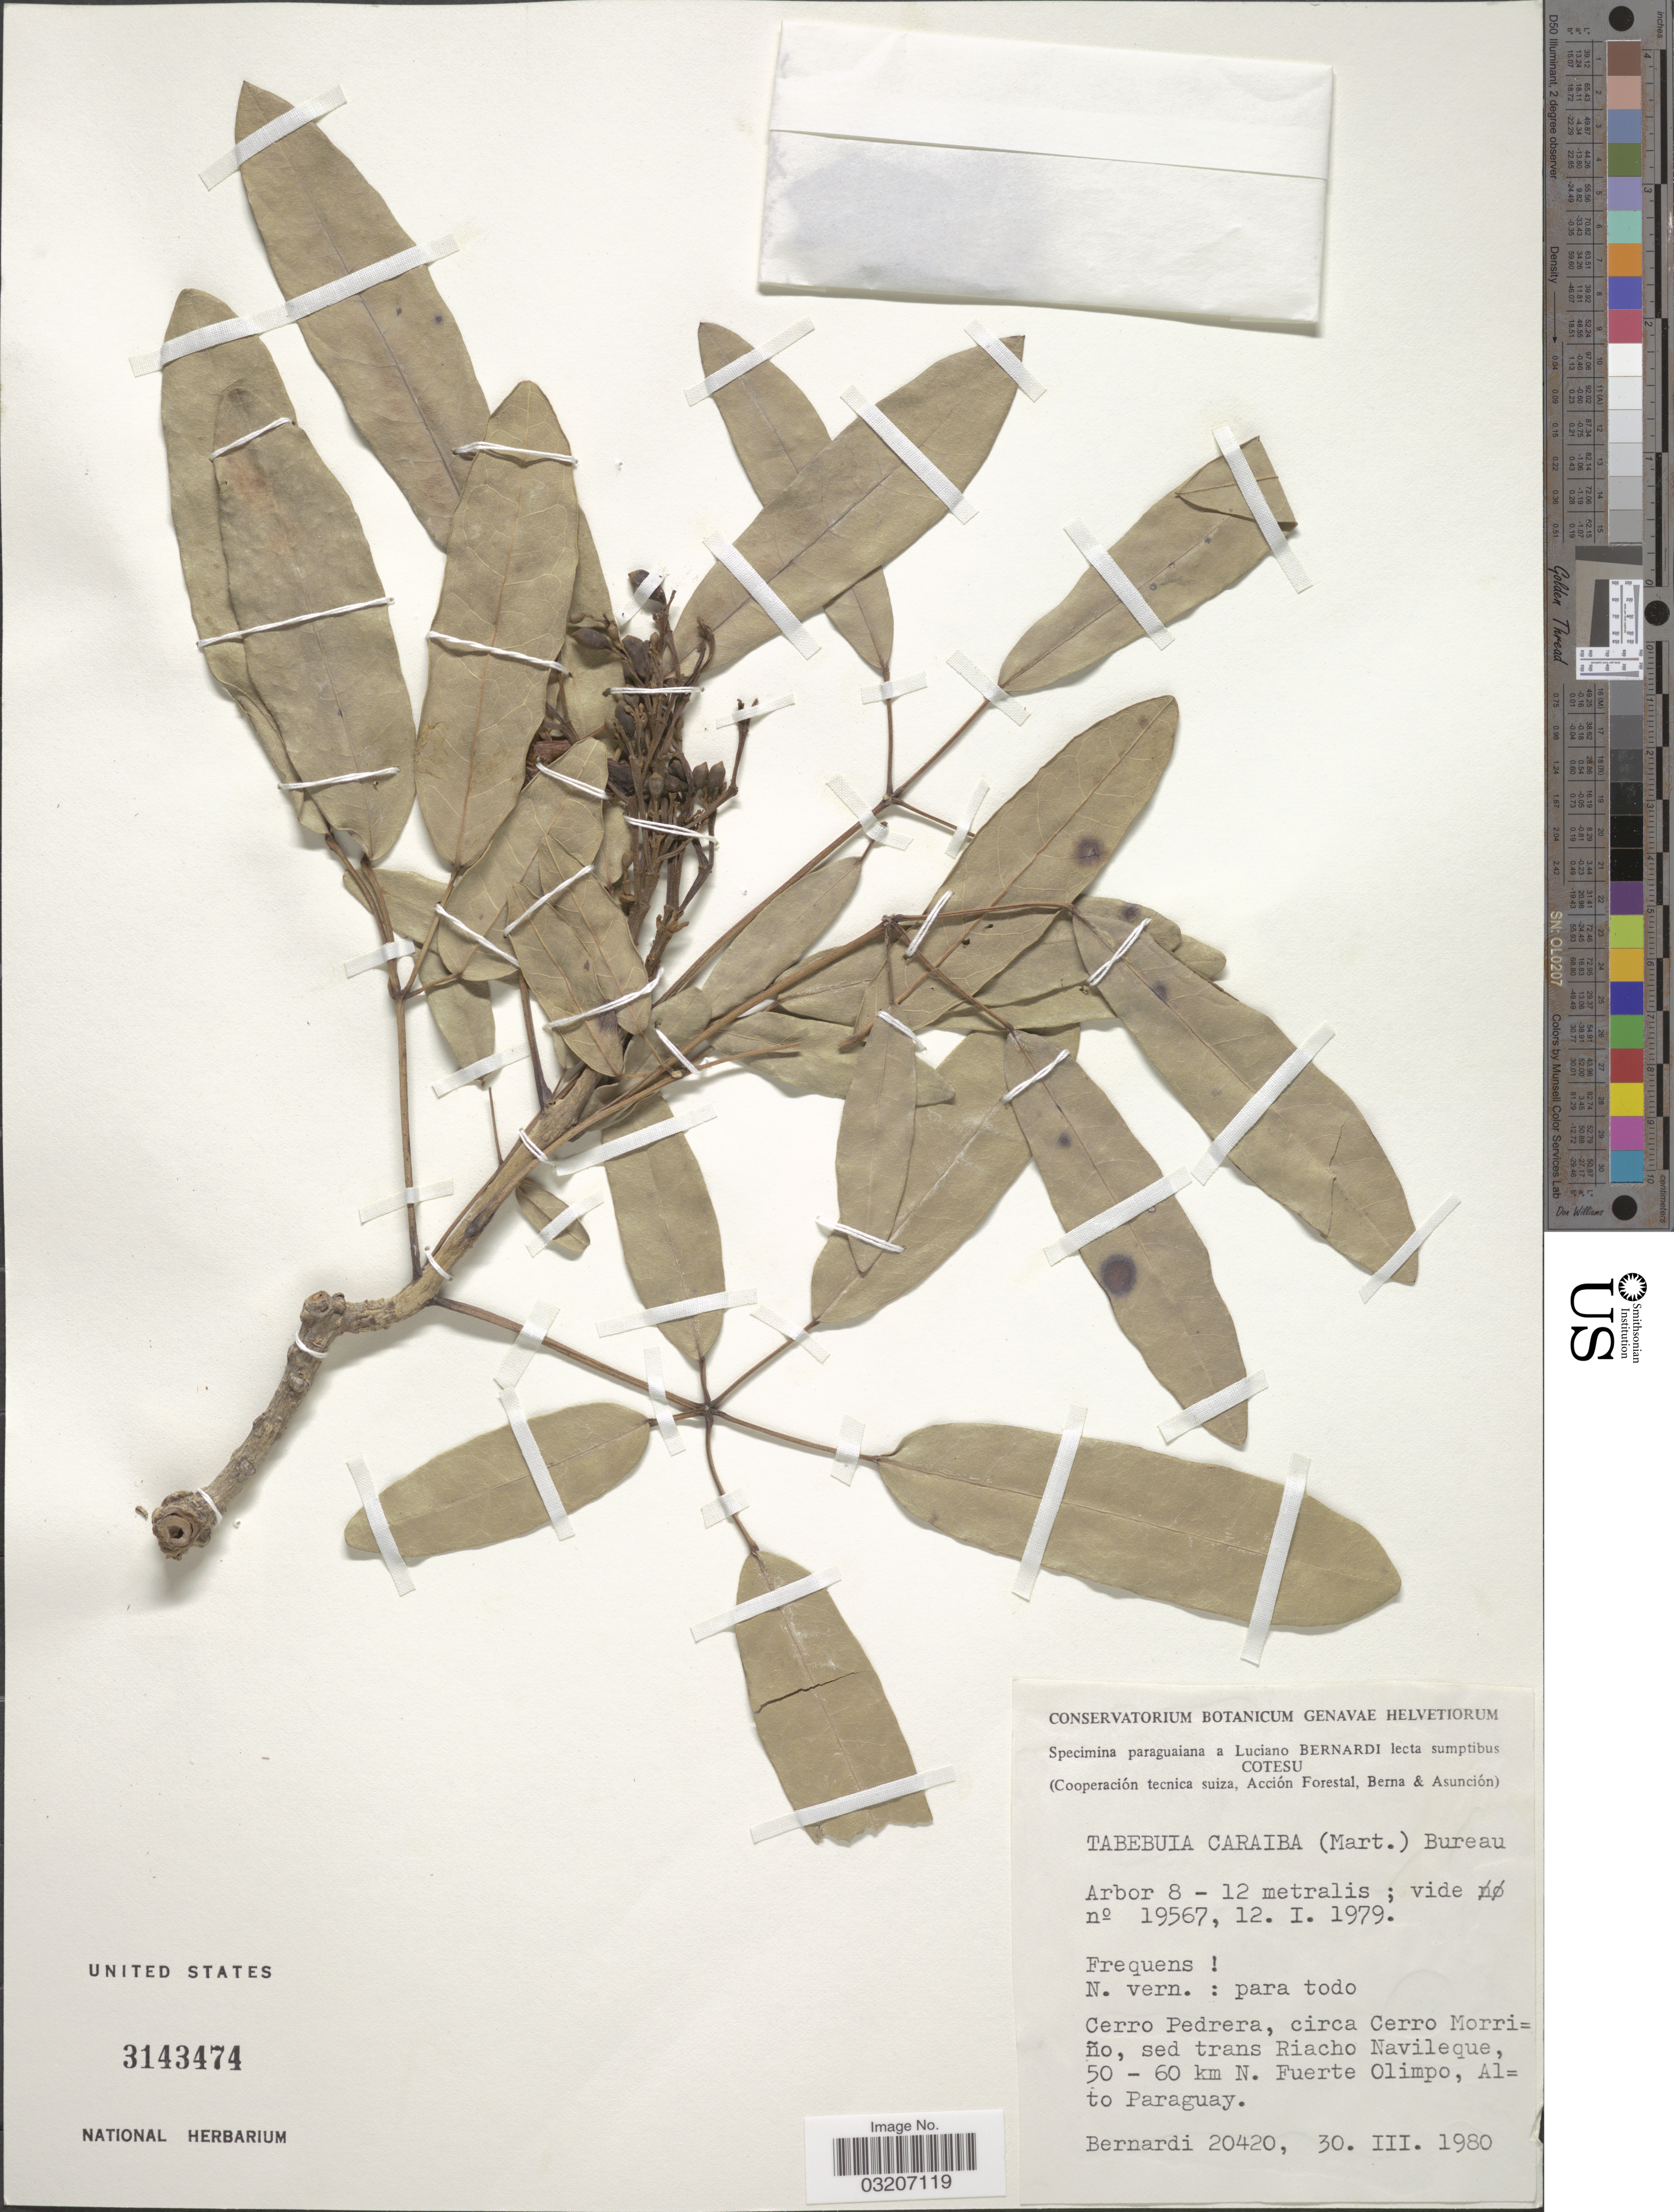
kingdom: Plantae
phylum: Tracheophyta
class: Magnoliopsida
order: Lamiales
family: Bignoniaceae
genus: Tabebuia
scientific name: Tabebuia aurea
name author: (Silva Manso) Benth. & Hook. f. ex S. Moore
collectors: L. Bernardi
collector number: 20420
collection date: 1980-03-30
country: Paraguay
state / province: Alto Paraguay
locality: Cerro Pedrera, circa Cerro Morriño, sed trans Riacho Navileque, 50 - 60 km N. Fuerte Olimpo.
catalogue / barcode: US 3143474